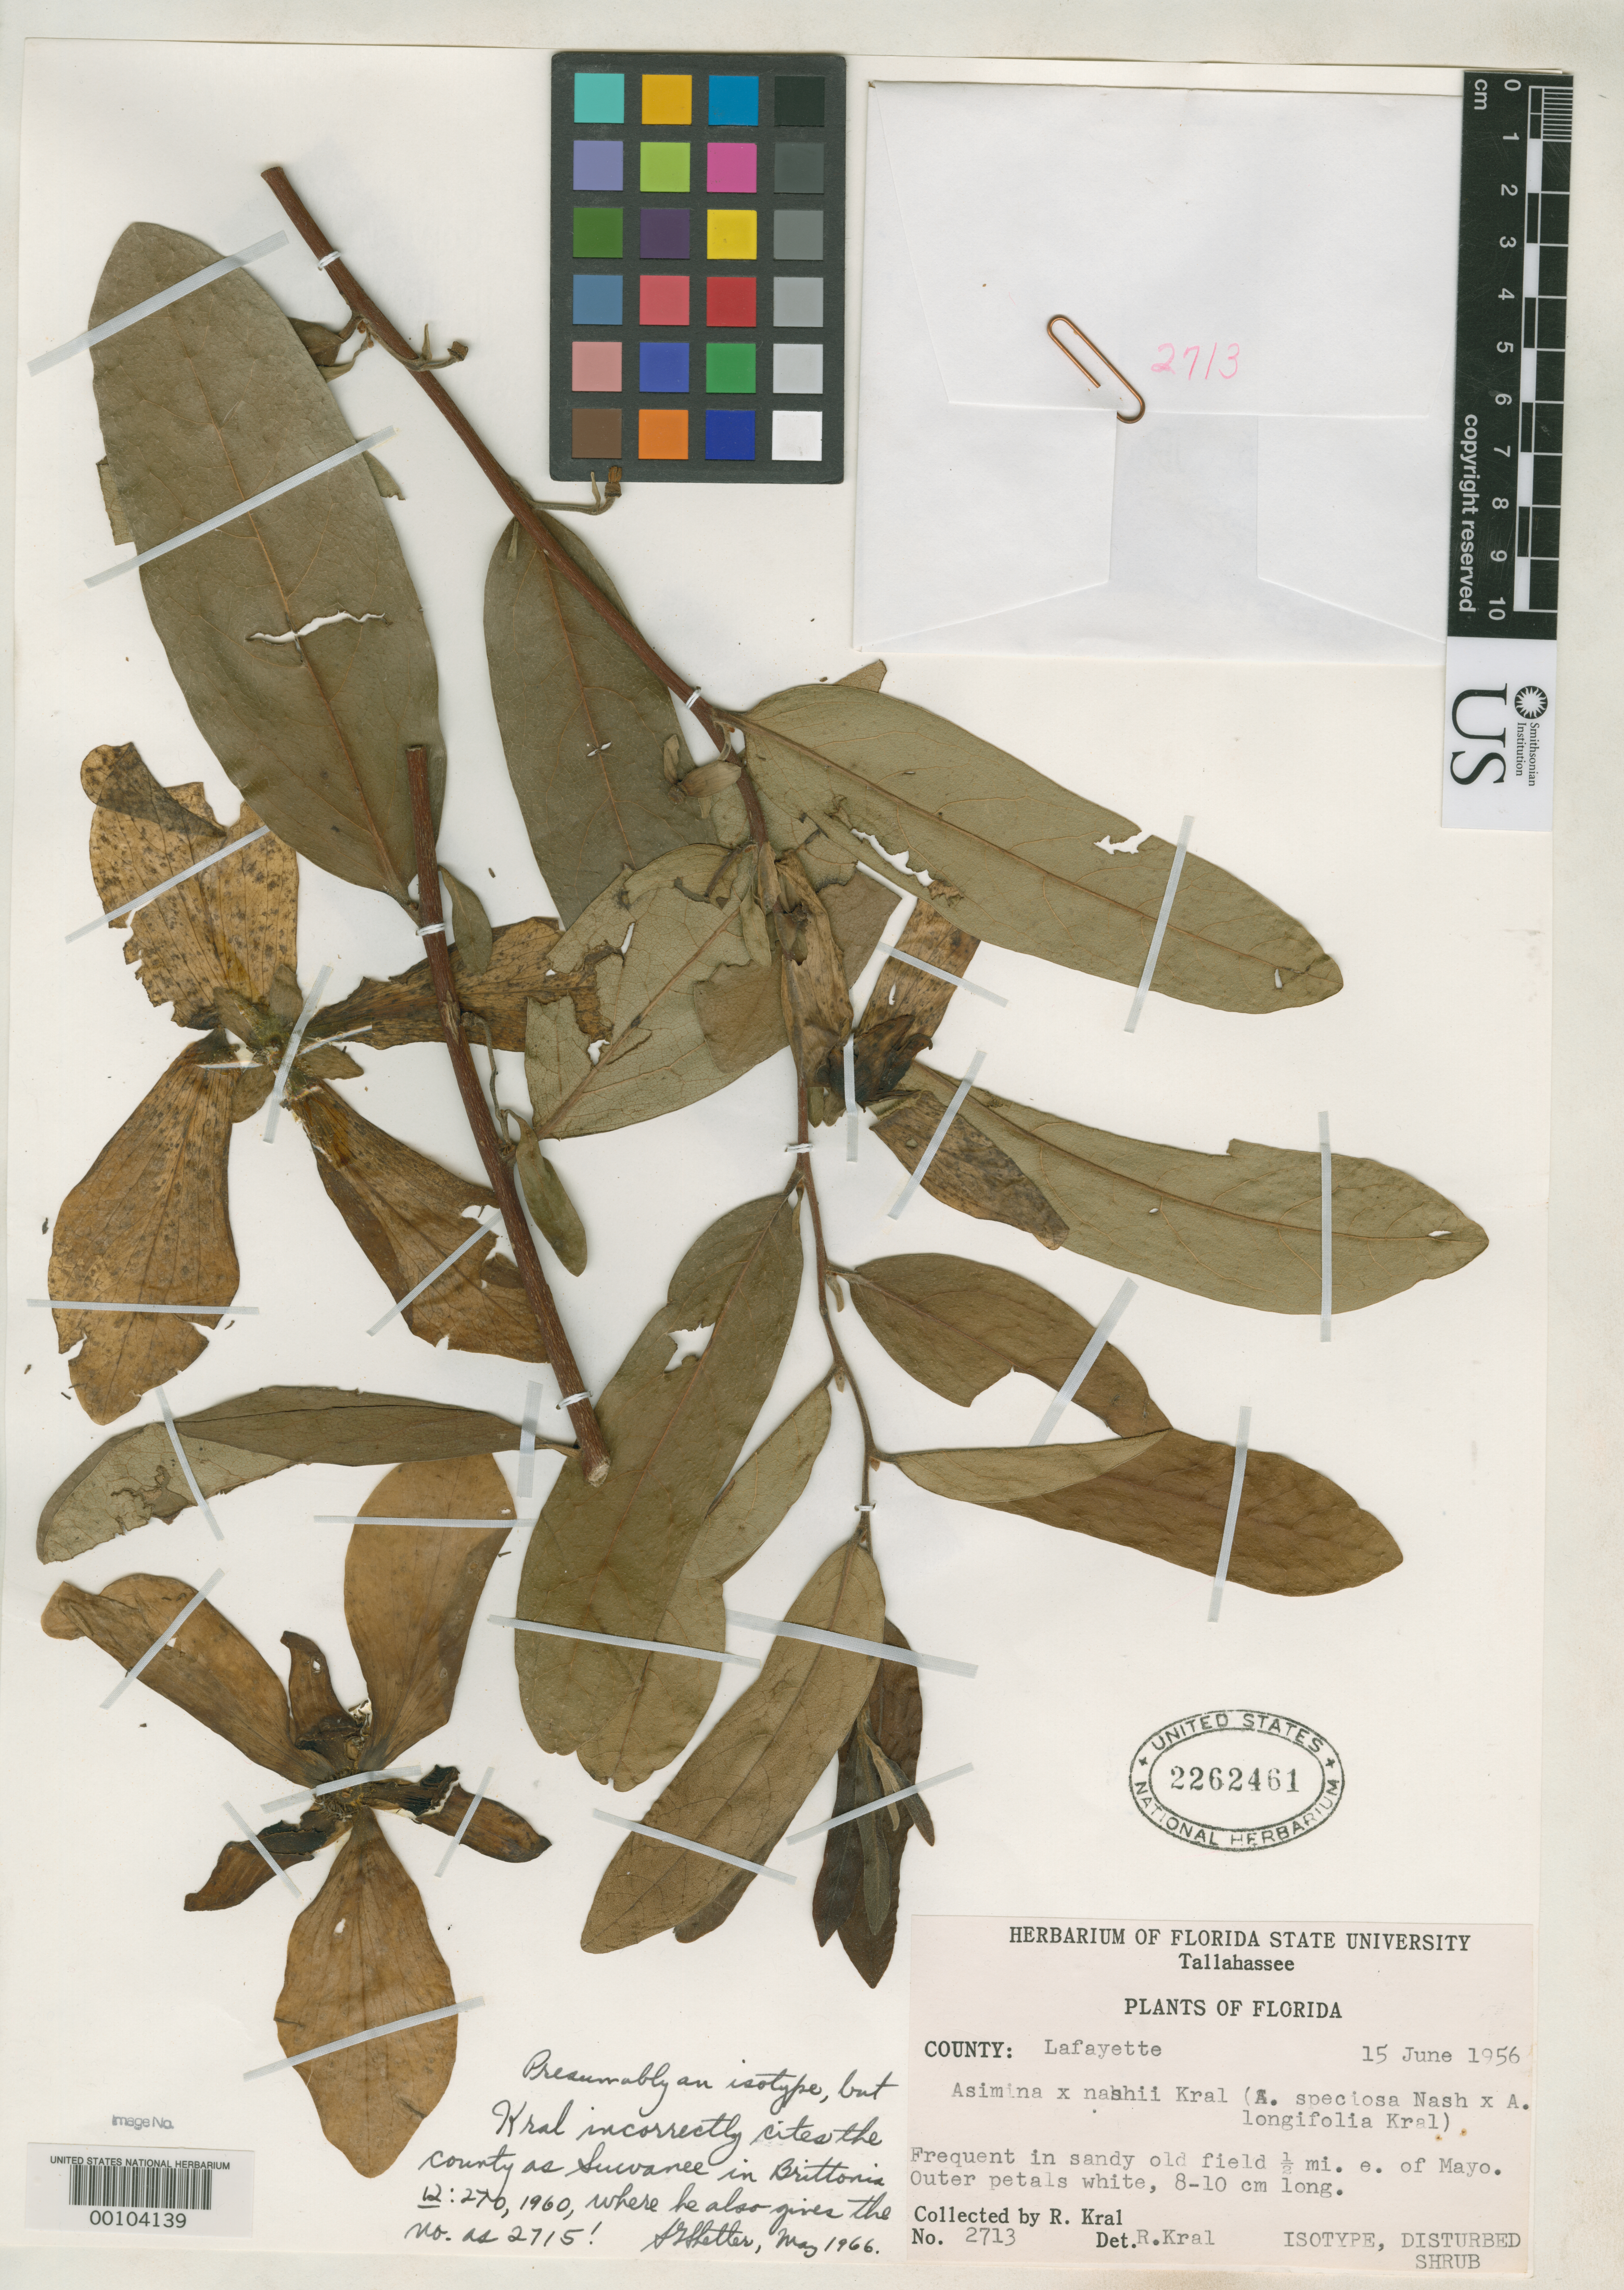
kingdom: Plantae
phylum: Tracheophyta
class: Magnoliopsida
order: Magnoliales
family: Annonaceae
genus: Asimina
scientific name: Asimina x nashii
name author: Kral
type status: Isotype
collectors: R. Kral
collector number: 2713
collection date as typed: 15 Jun 1960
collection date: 1960-06-15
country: United States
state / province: Florida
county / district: Lafayette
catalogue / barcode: US 2262461